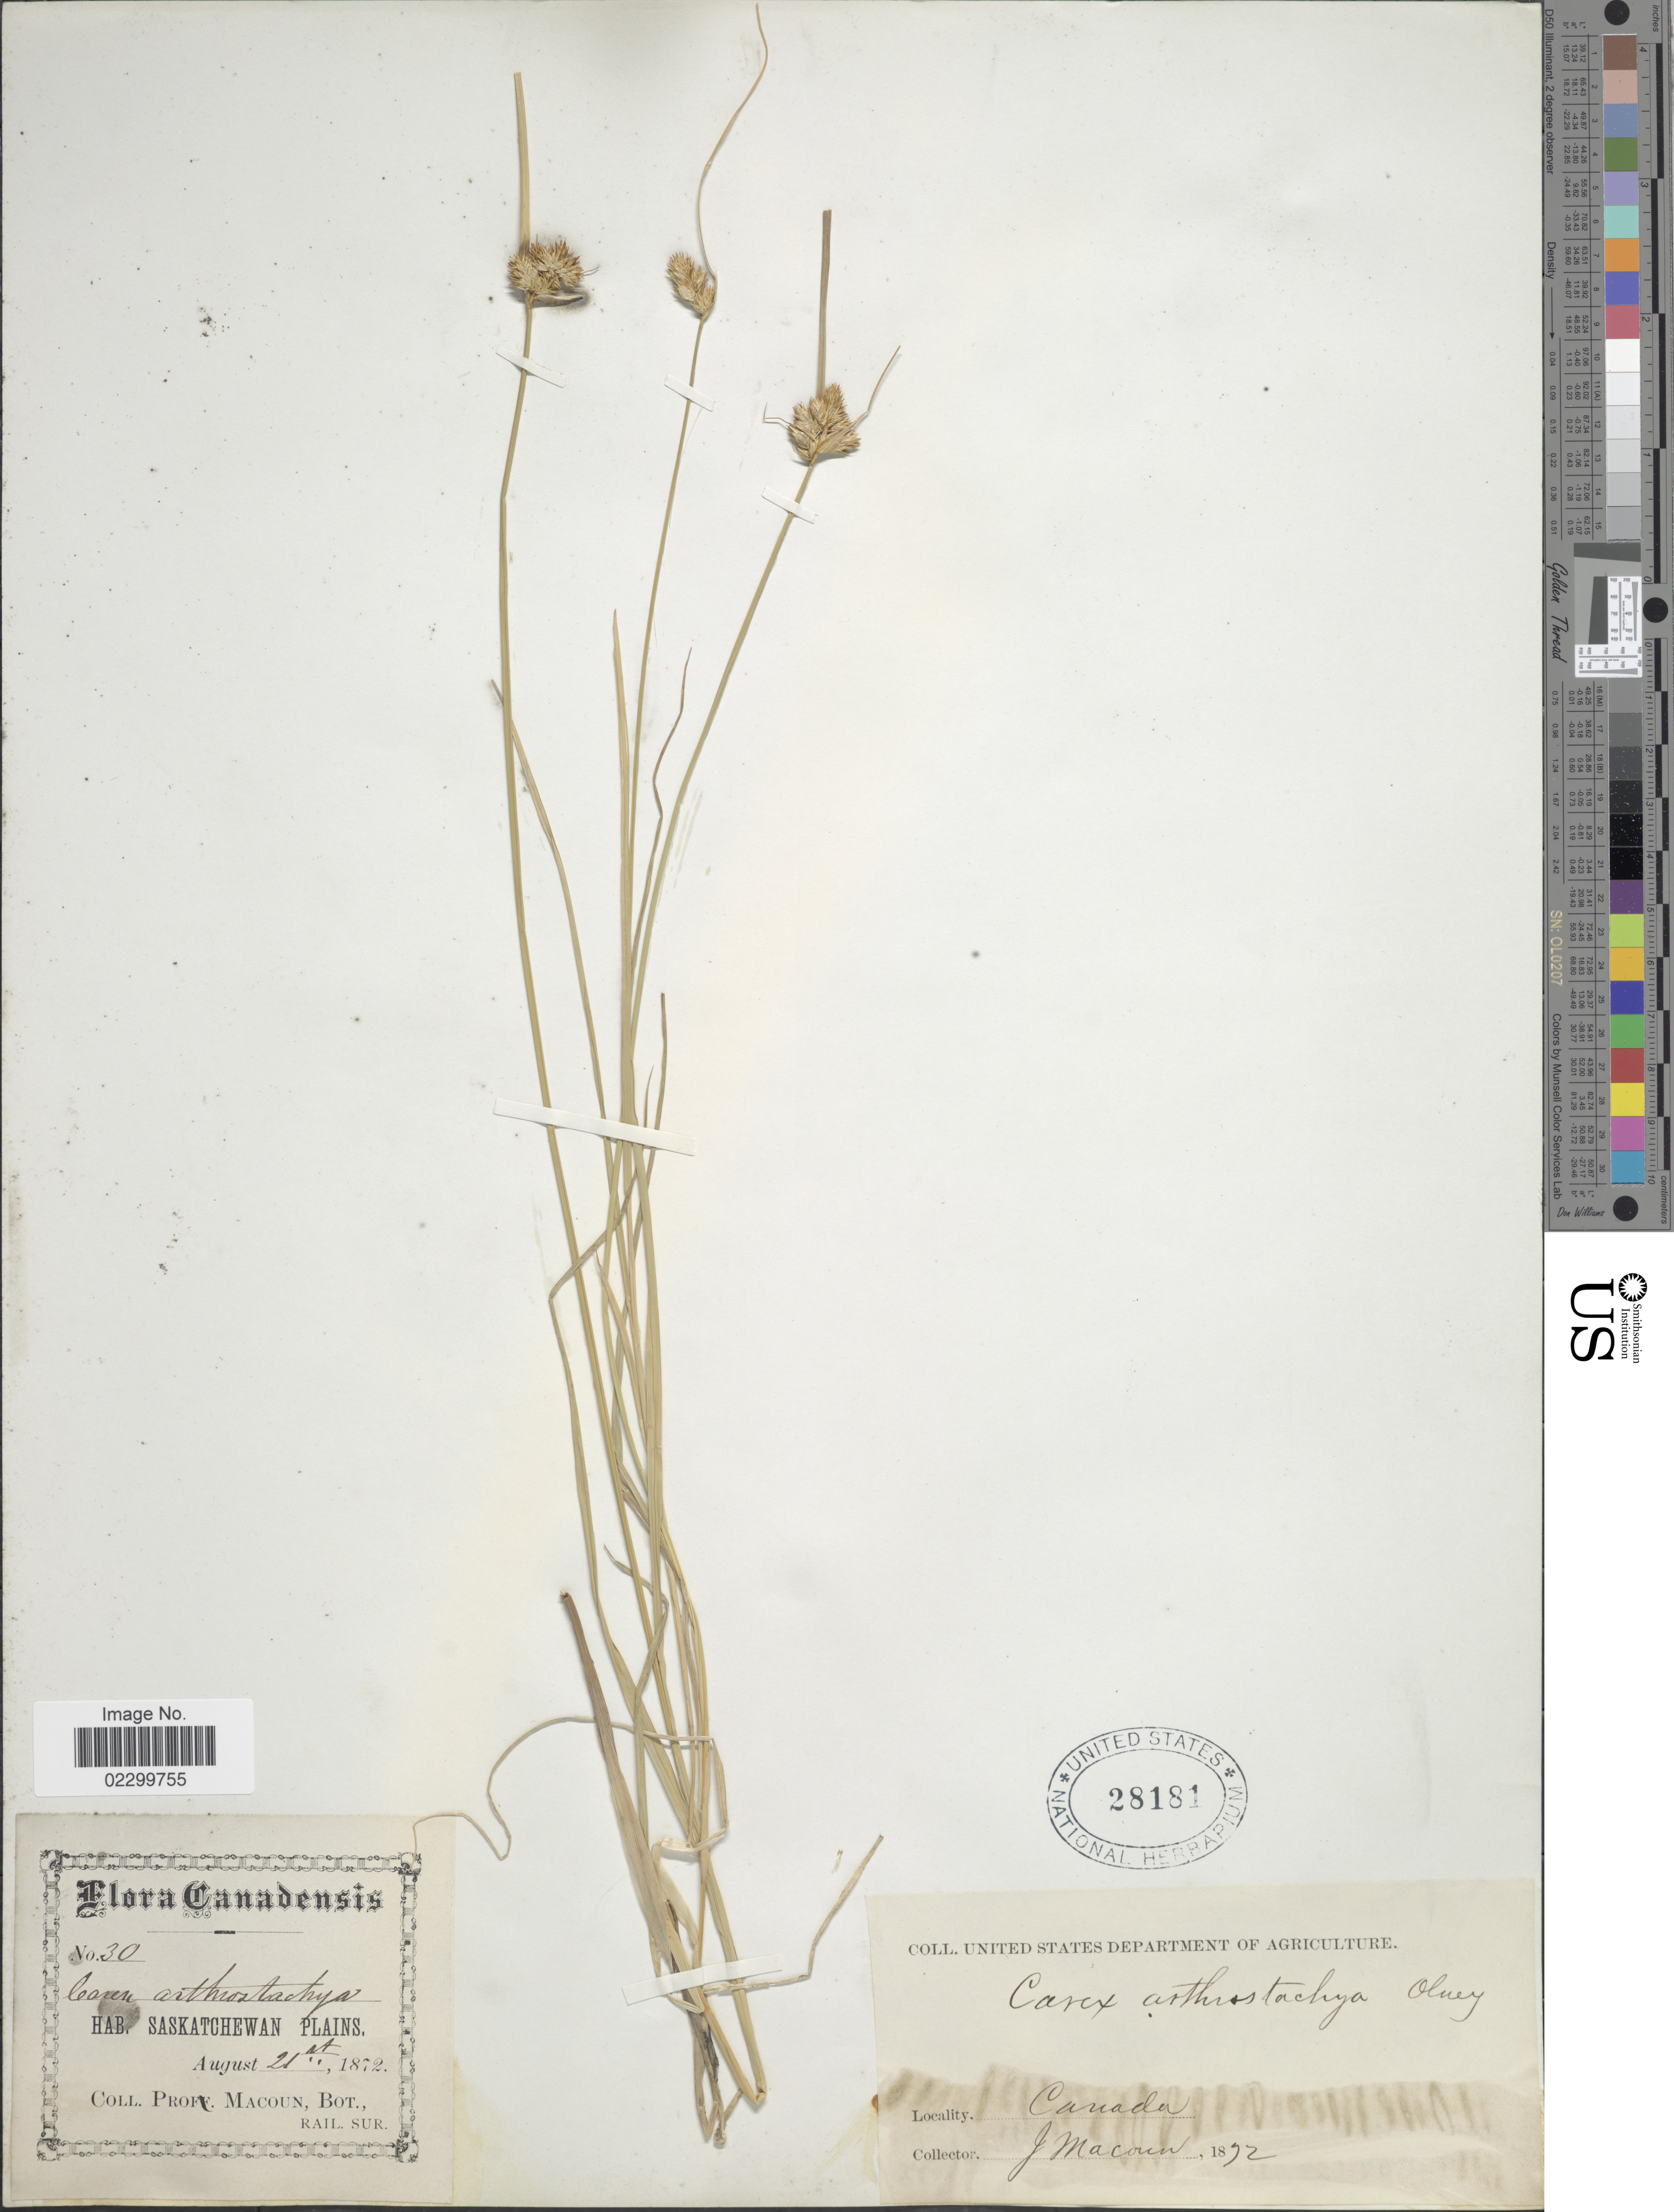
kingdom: Plantae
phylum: Tracheophyta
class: Liliopsida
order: Poales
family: Cyperaceae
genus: Carex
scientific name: Carex athrostachya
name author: Olney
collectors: J. Macoun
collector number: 30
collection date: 1872-08-21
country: Canada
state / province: Saskatchewan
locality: Saskatchewan Plains.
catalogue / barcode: US 28181